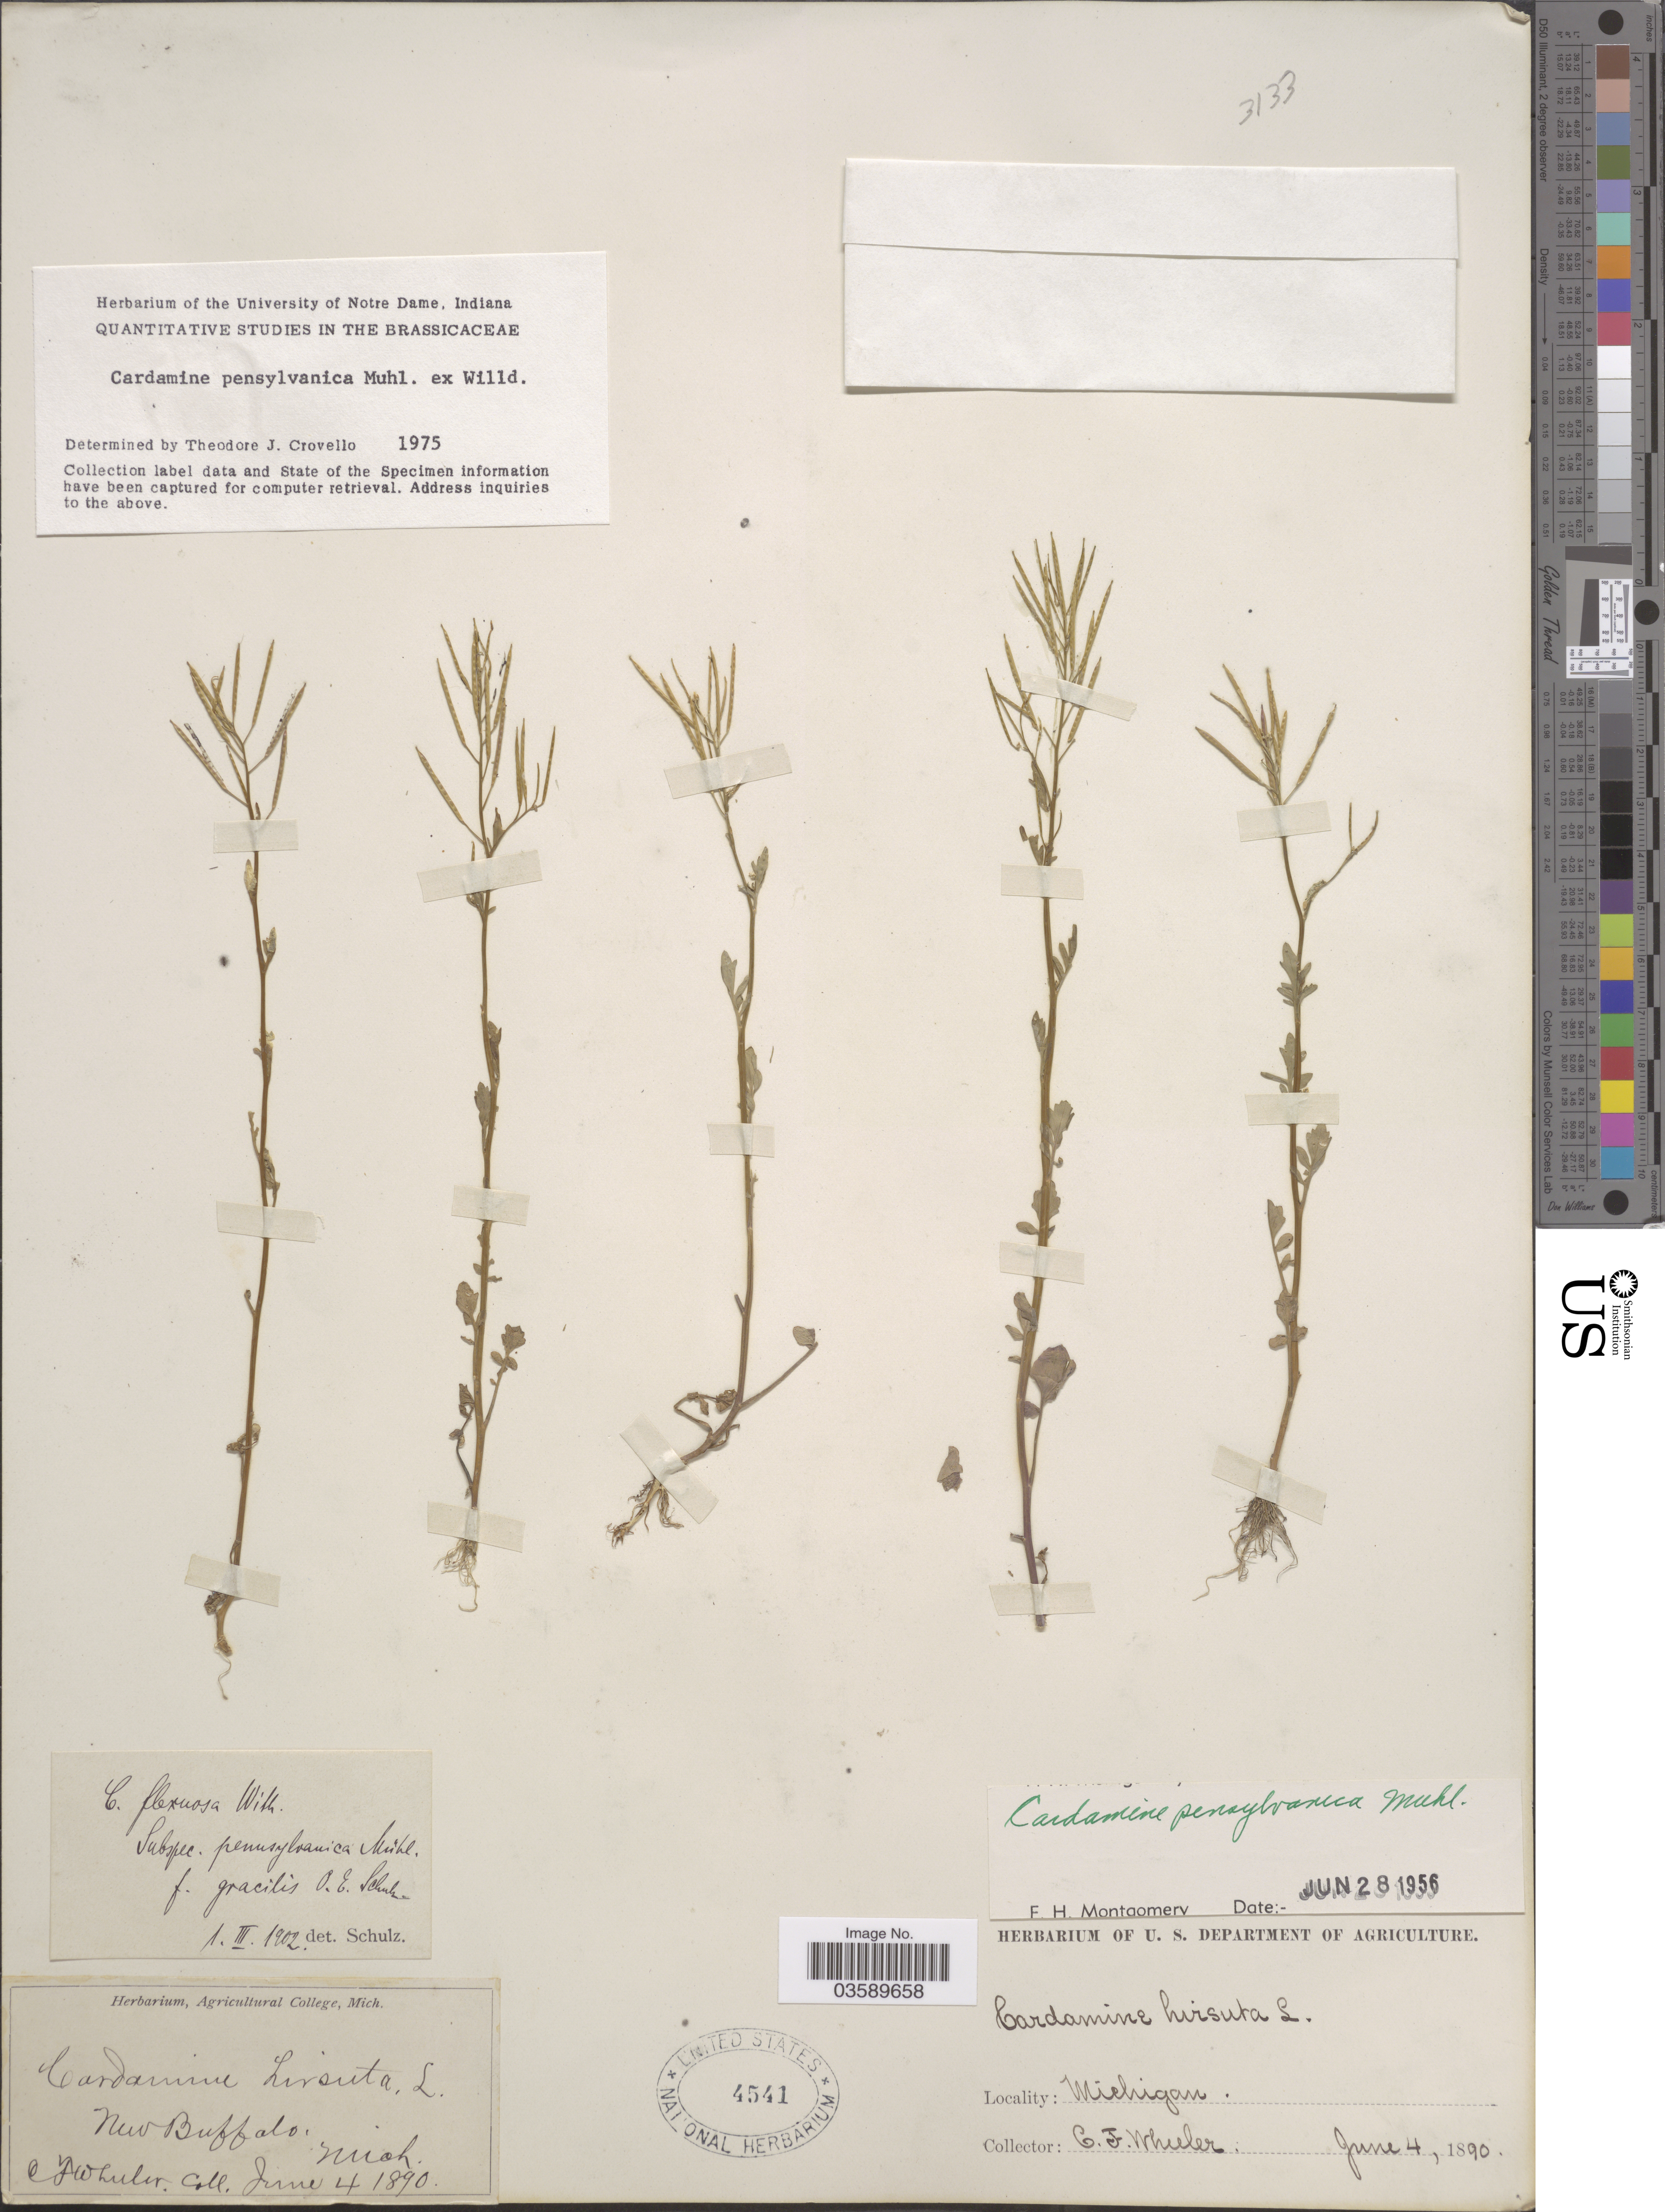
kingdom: Plantae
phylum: Tracheophyta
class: Magnoliopsida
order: Brassicales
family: Brassicaceae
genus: Cardamine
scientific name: Cardamine pensylvanica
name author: Muhl. ex Willd.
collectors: C. Wheeler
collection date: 1890-06-04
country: United States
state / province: Michigan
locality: New Buffalo.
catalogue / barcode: US 4541